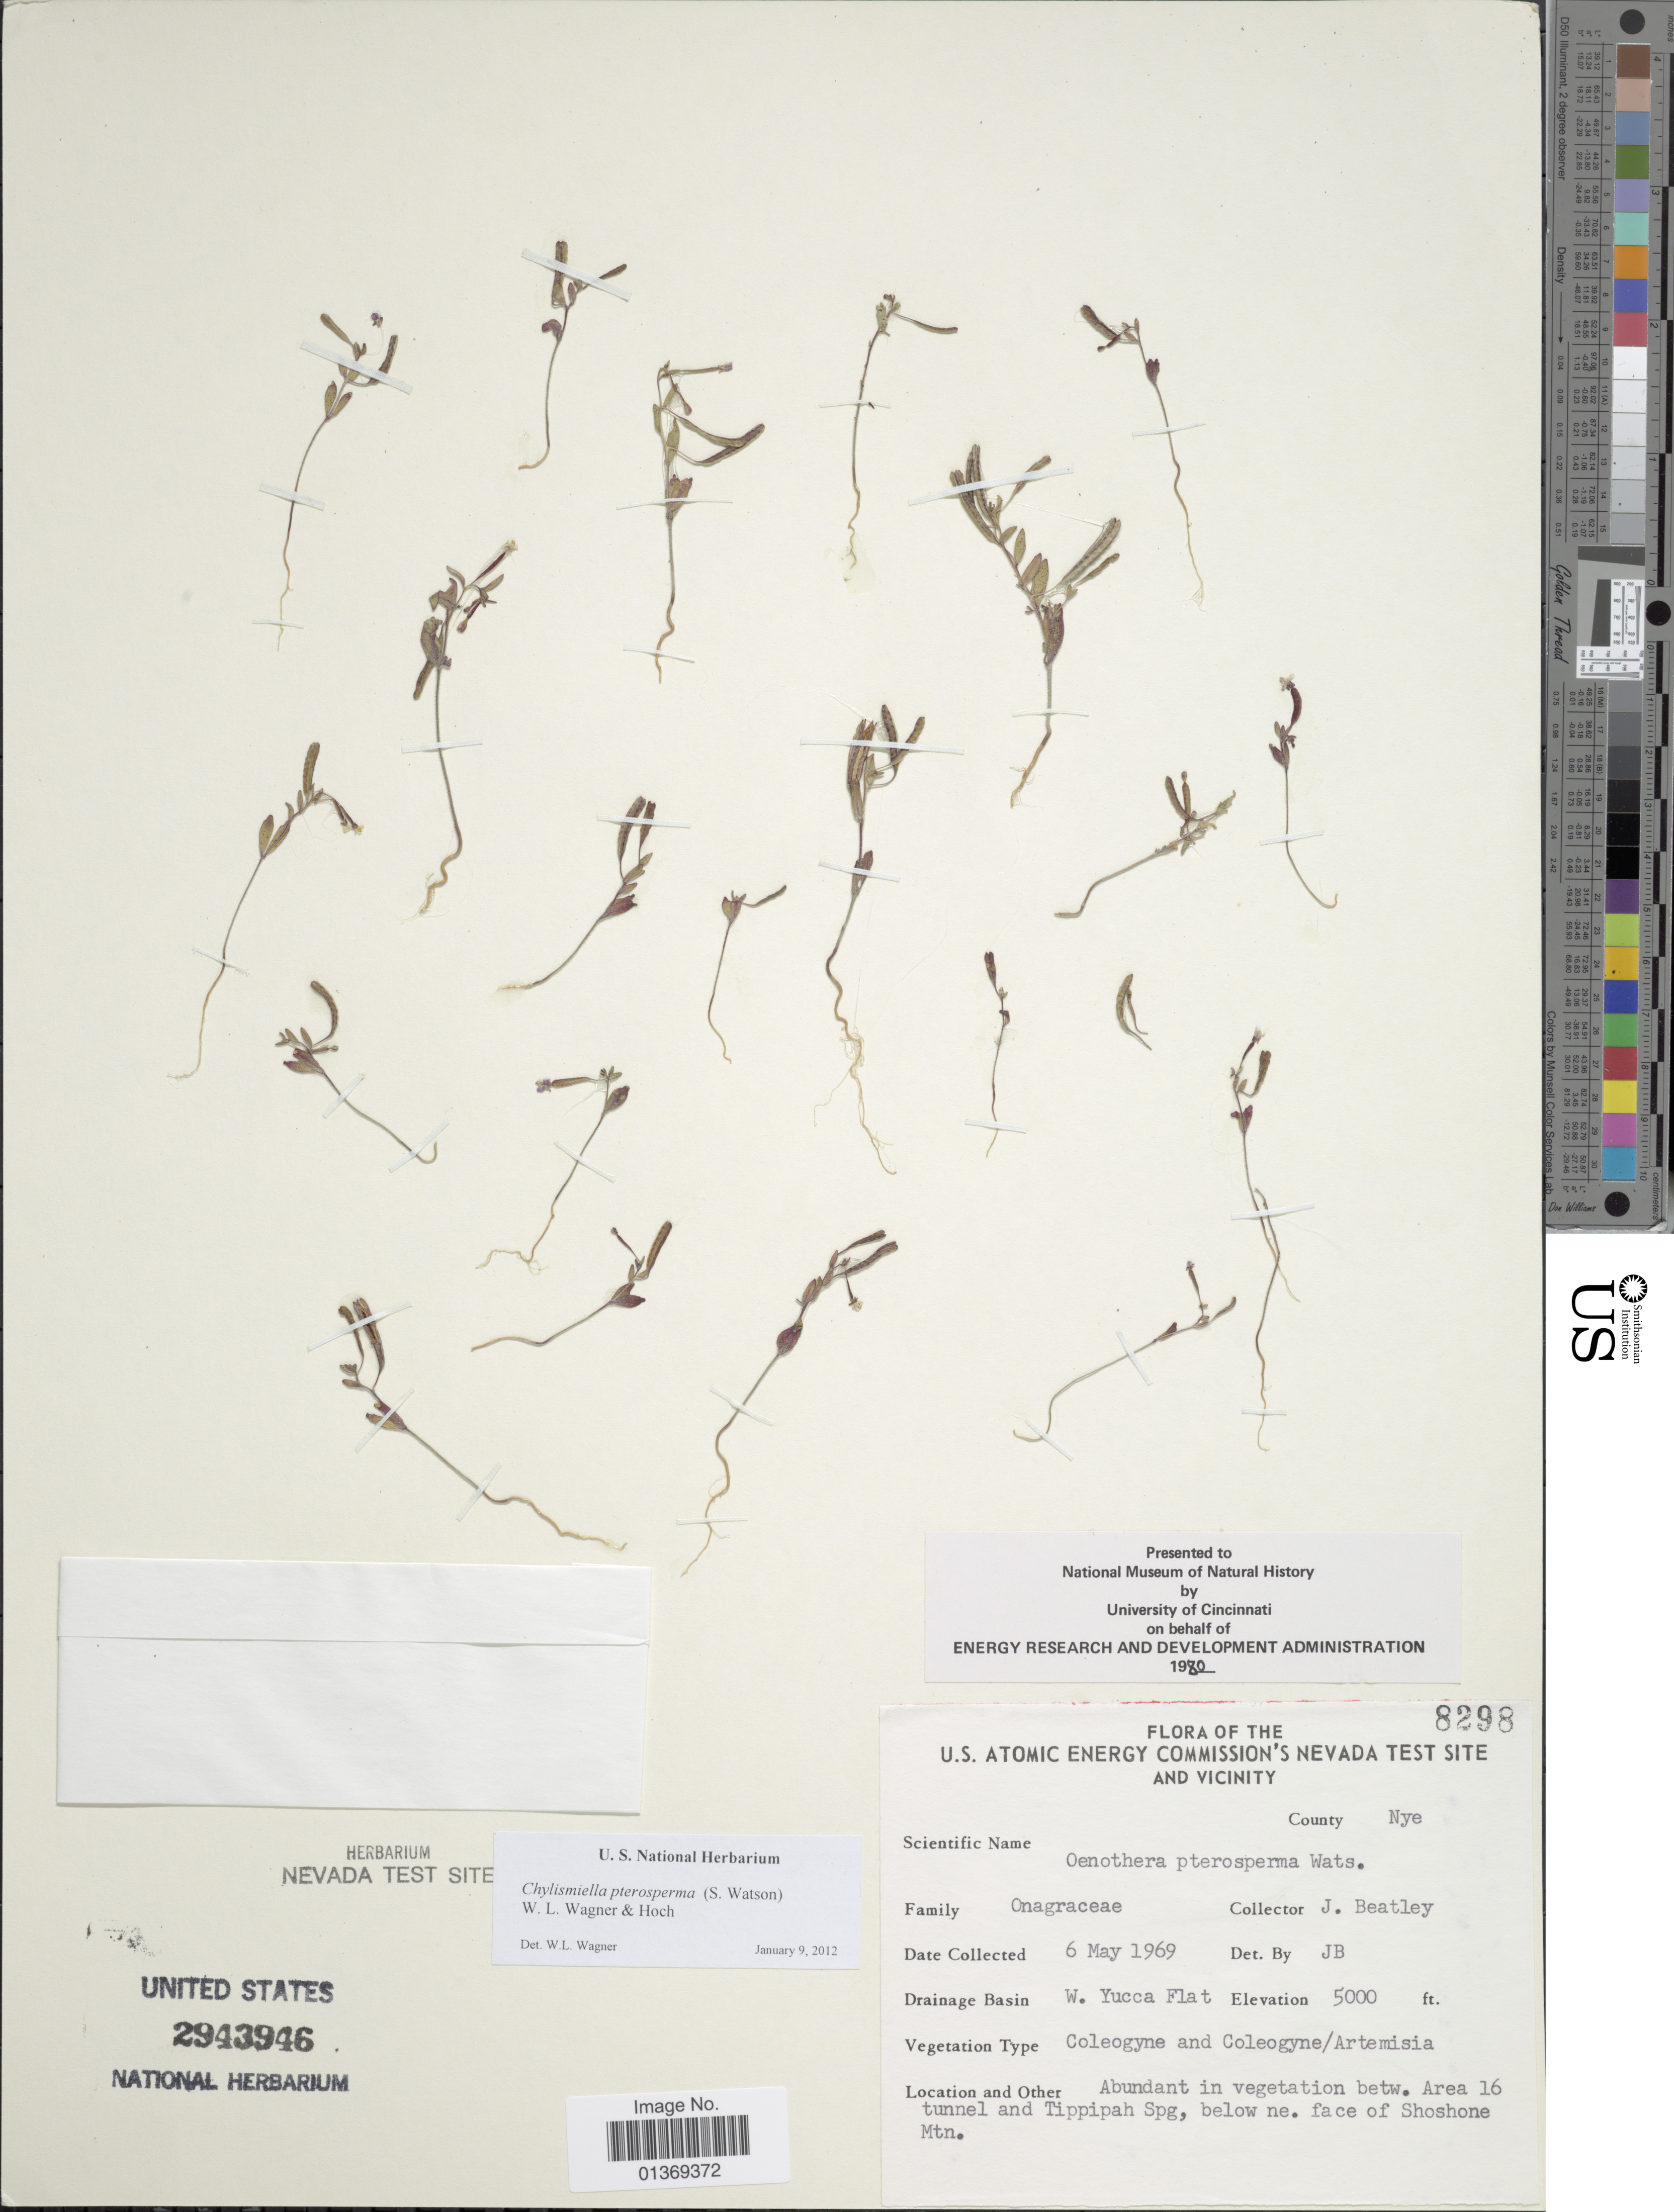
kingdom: Plantae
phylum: Tracheophyta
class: Magnoliopsida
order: Myrtales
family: Onagraceae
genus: Chylismiella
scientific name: Chylismiella pterosperma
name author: (S. Watson) W.L. Wagner & Hoch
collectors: J. C. Beatley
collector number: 8298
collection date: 1969-05-06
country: United States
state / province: Nevada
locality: U.S. Atomic Energy Commission's Nevada Test Site and Vicinity, County Nye, W. Yucca Flat, betw. Area 16 tunnel and Tippipah Spg, below ne. face of Shoshone Mtn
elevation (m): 1524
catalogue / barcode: US 2943946